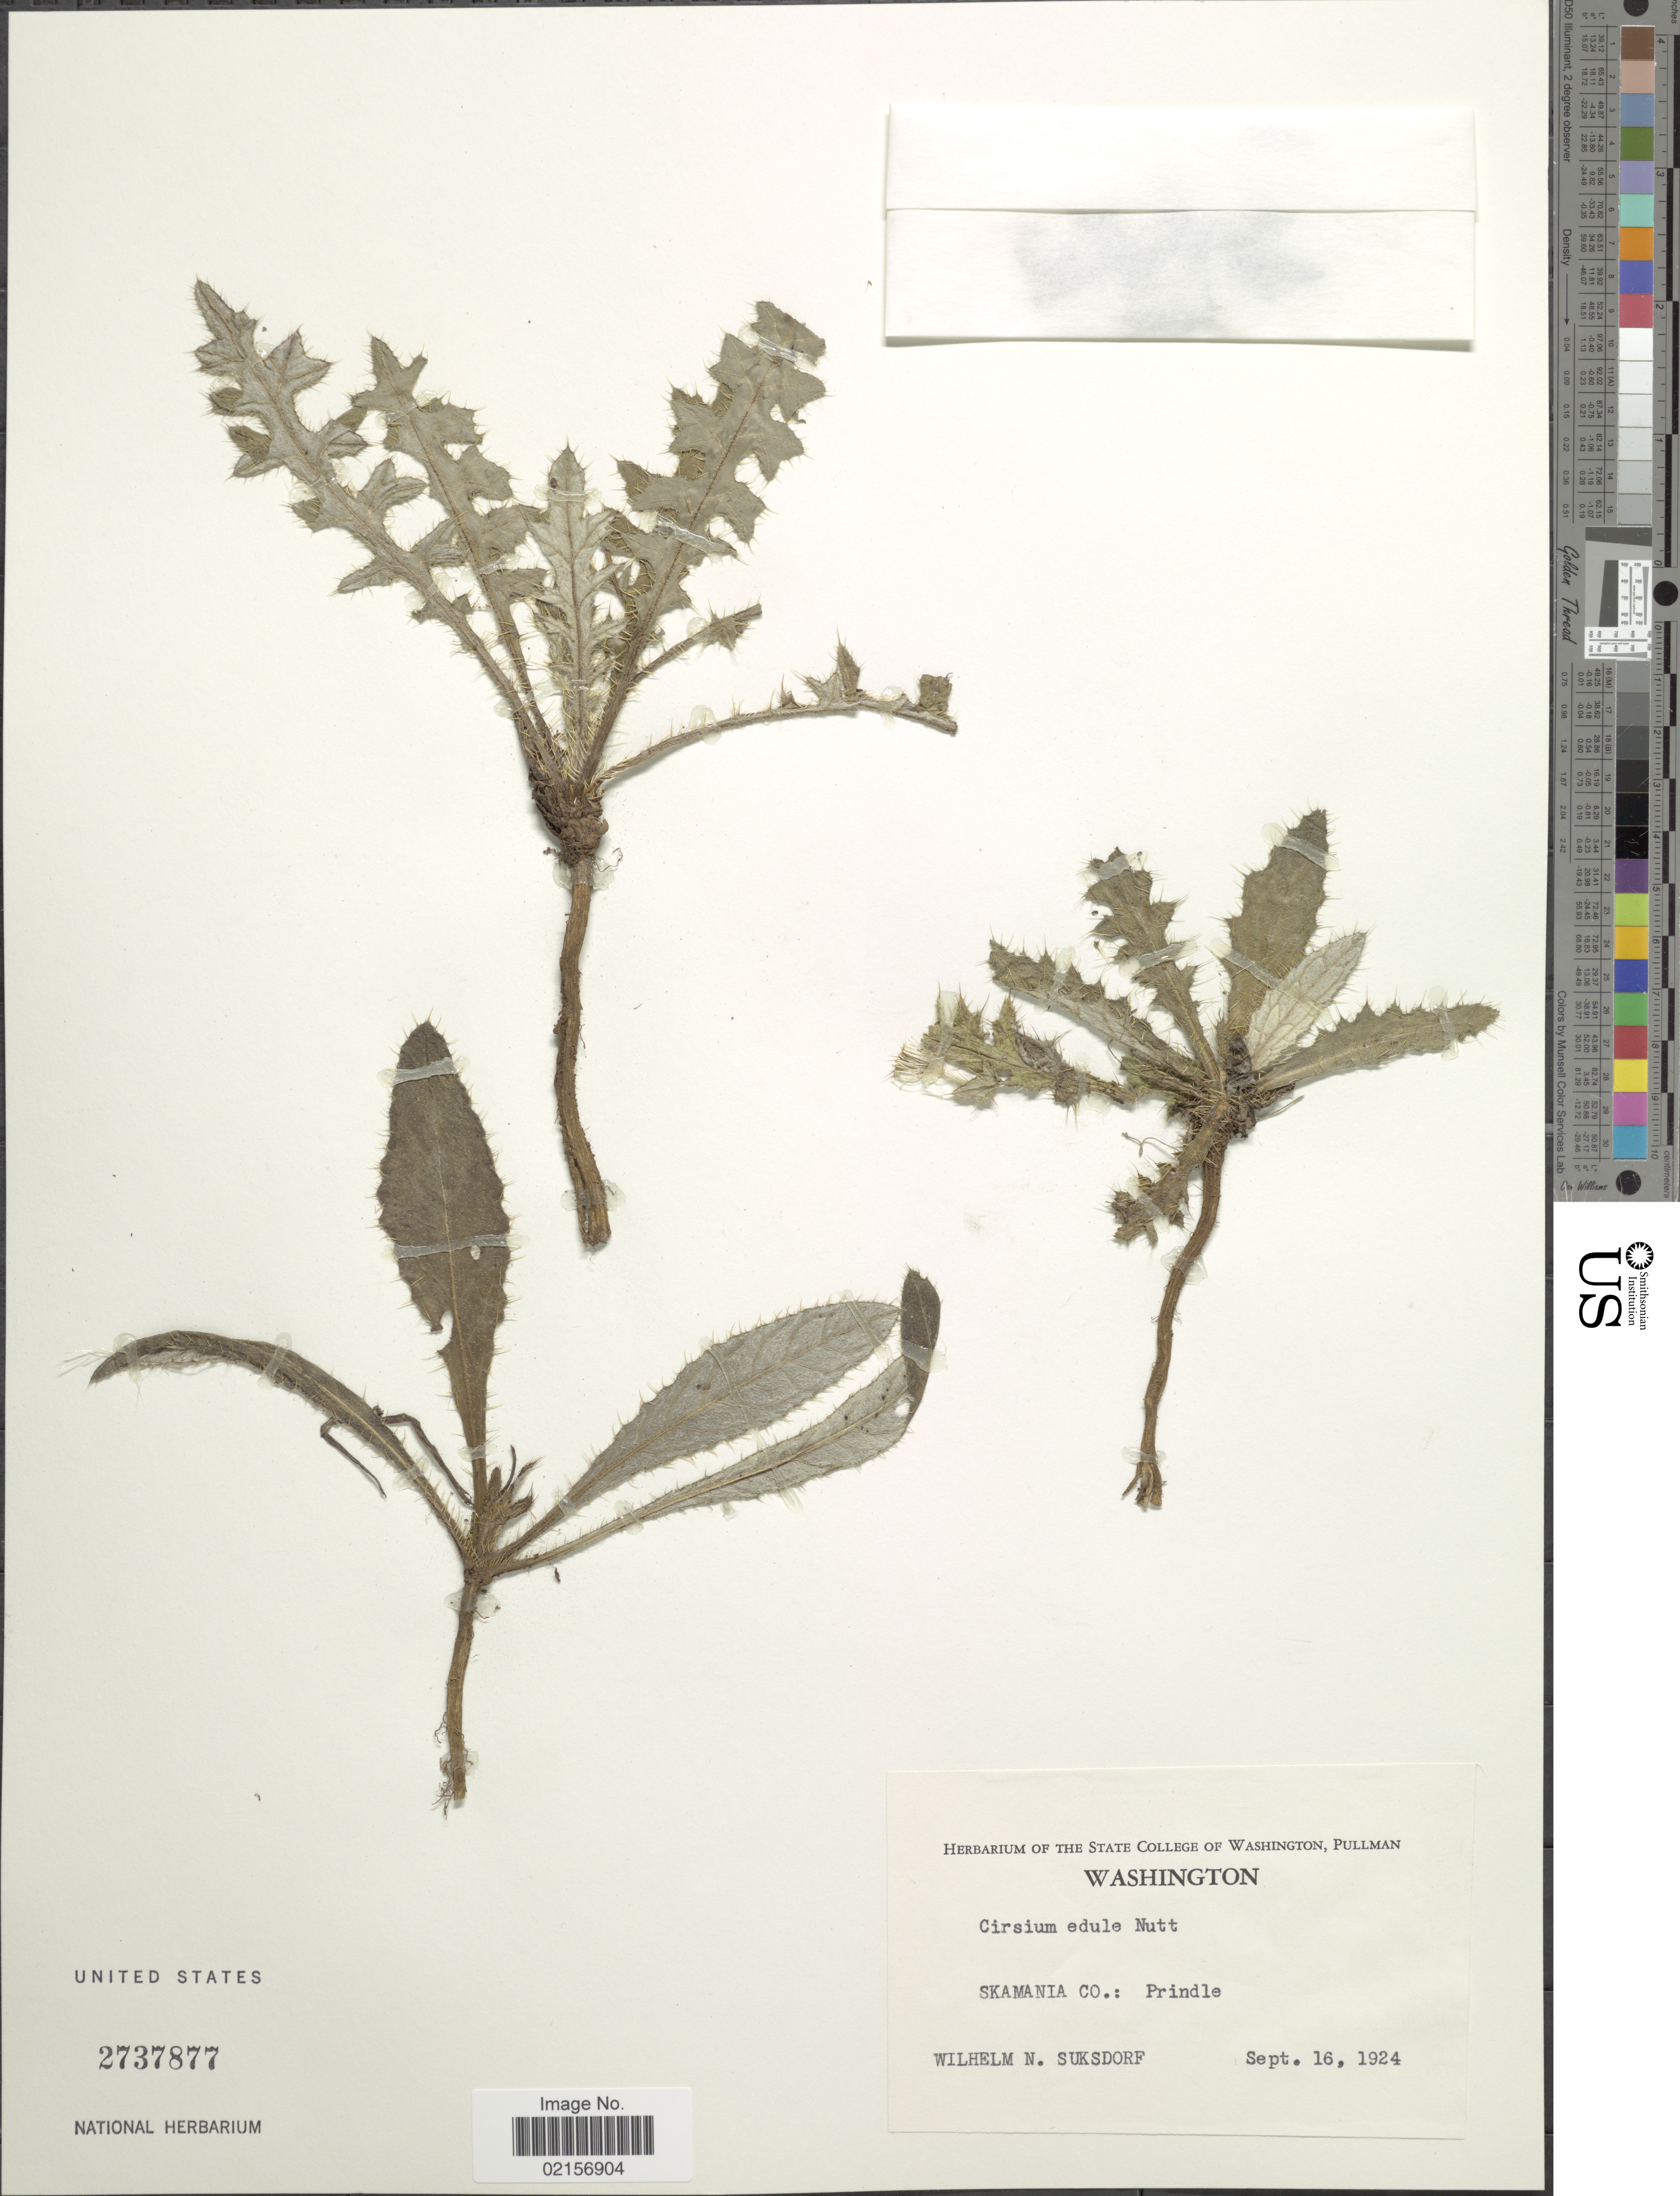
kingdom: Plantae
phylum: Tracheophyta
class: Magnoliopsida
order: Asterales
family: Asteraceae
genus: Cirsium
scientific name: Cirsium edule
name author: Nutt.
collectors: W. N. Suksdorf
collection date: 1924-09-16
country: United States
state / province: Washington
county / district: Skamania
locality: Skamania Co.: Prindle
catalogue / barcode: US 2737877